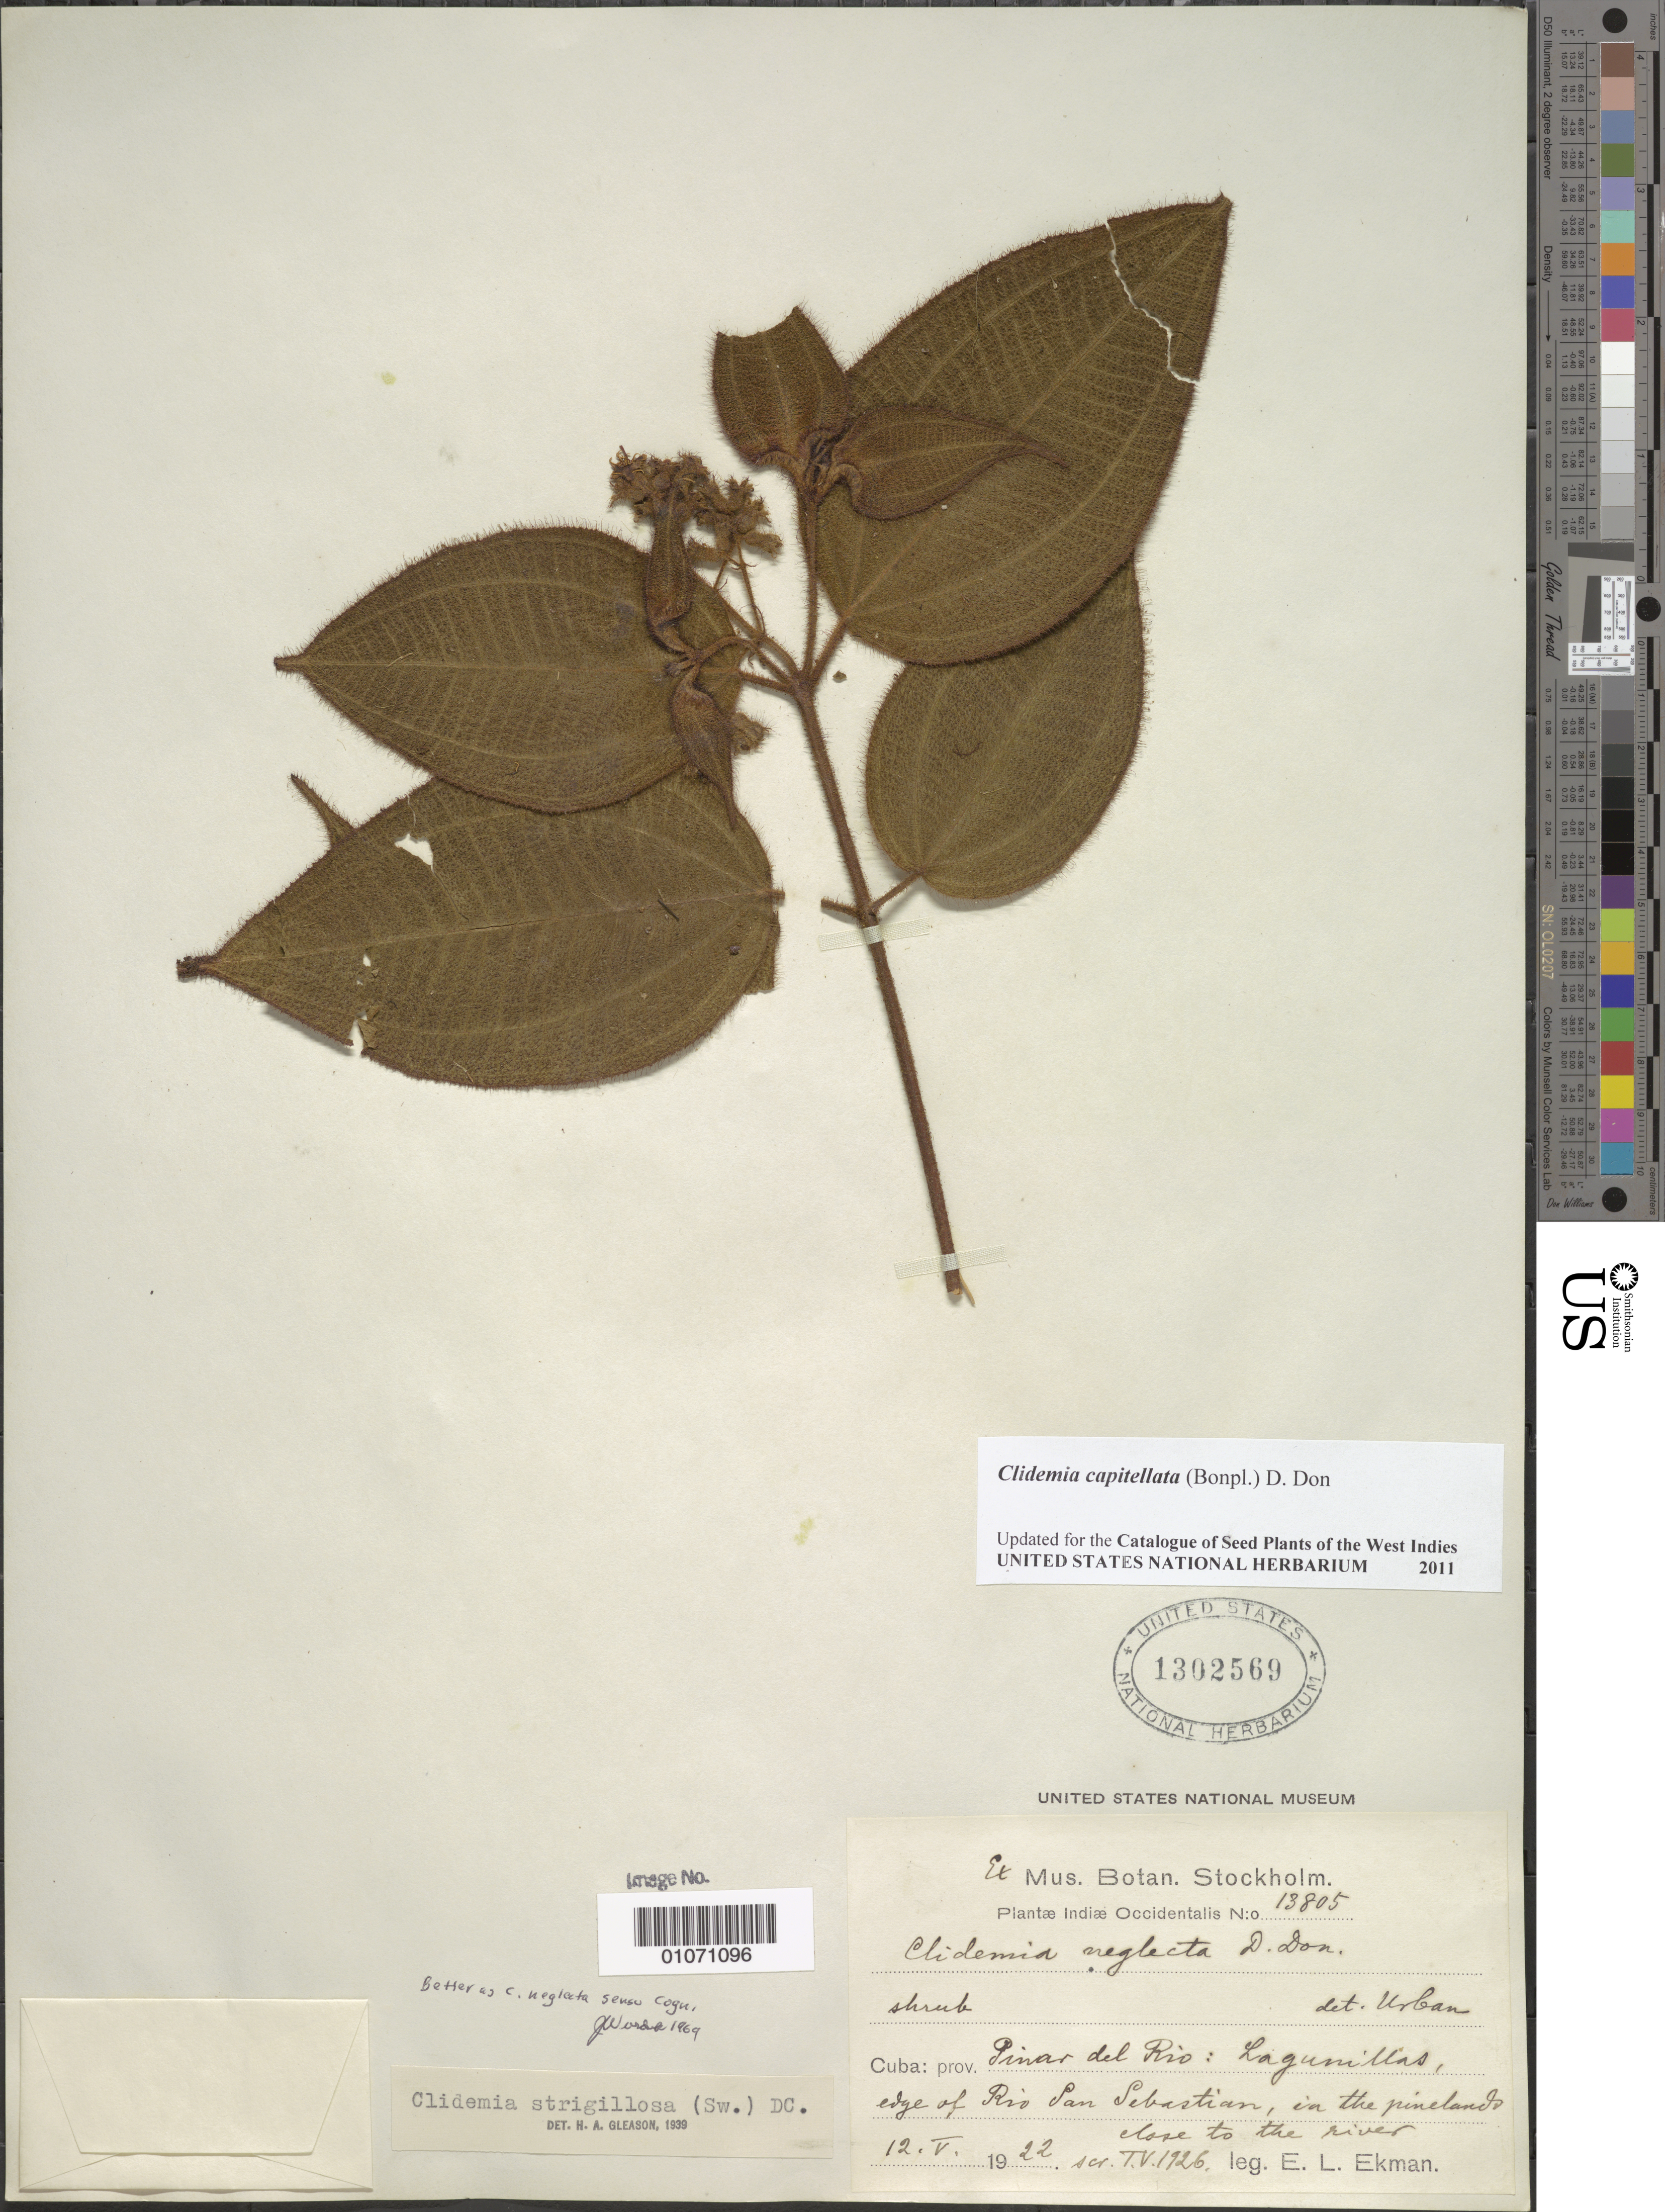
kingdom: Plantae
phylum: Tracheophyta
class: Magnoliopsida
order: Myrtales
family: Melastomataceae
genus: Clidemia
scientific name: Clidemia urceolata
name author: DC.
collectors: E. L. Ekman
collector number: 13805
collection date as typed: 12 May 1922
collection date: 1922-05-12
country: Cuba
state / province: Pinar del Rio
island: Cuba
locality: Lagunillas, edge of Rio San Sebastian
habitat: Pinelands close to the river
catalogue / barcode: US 1302569